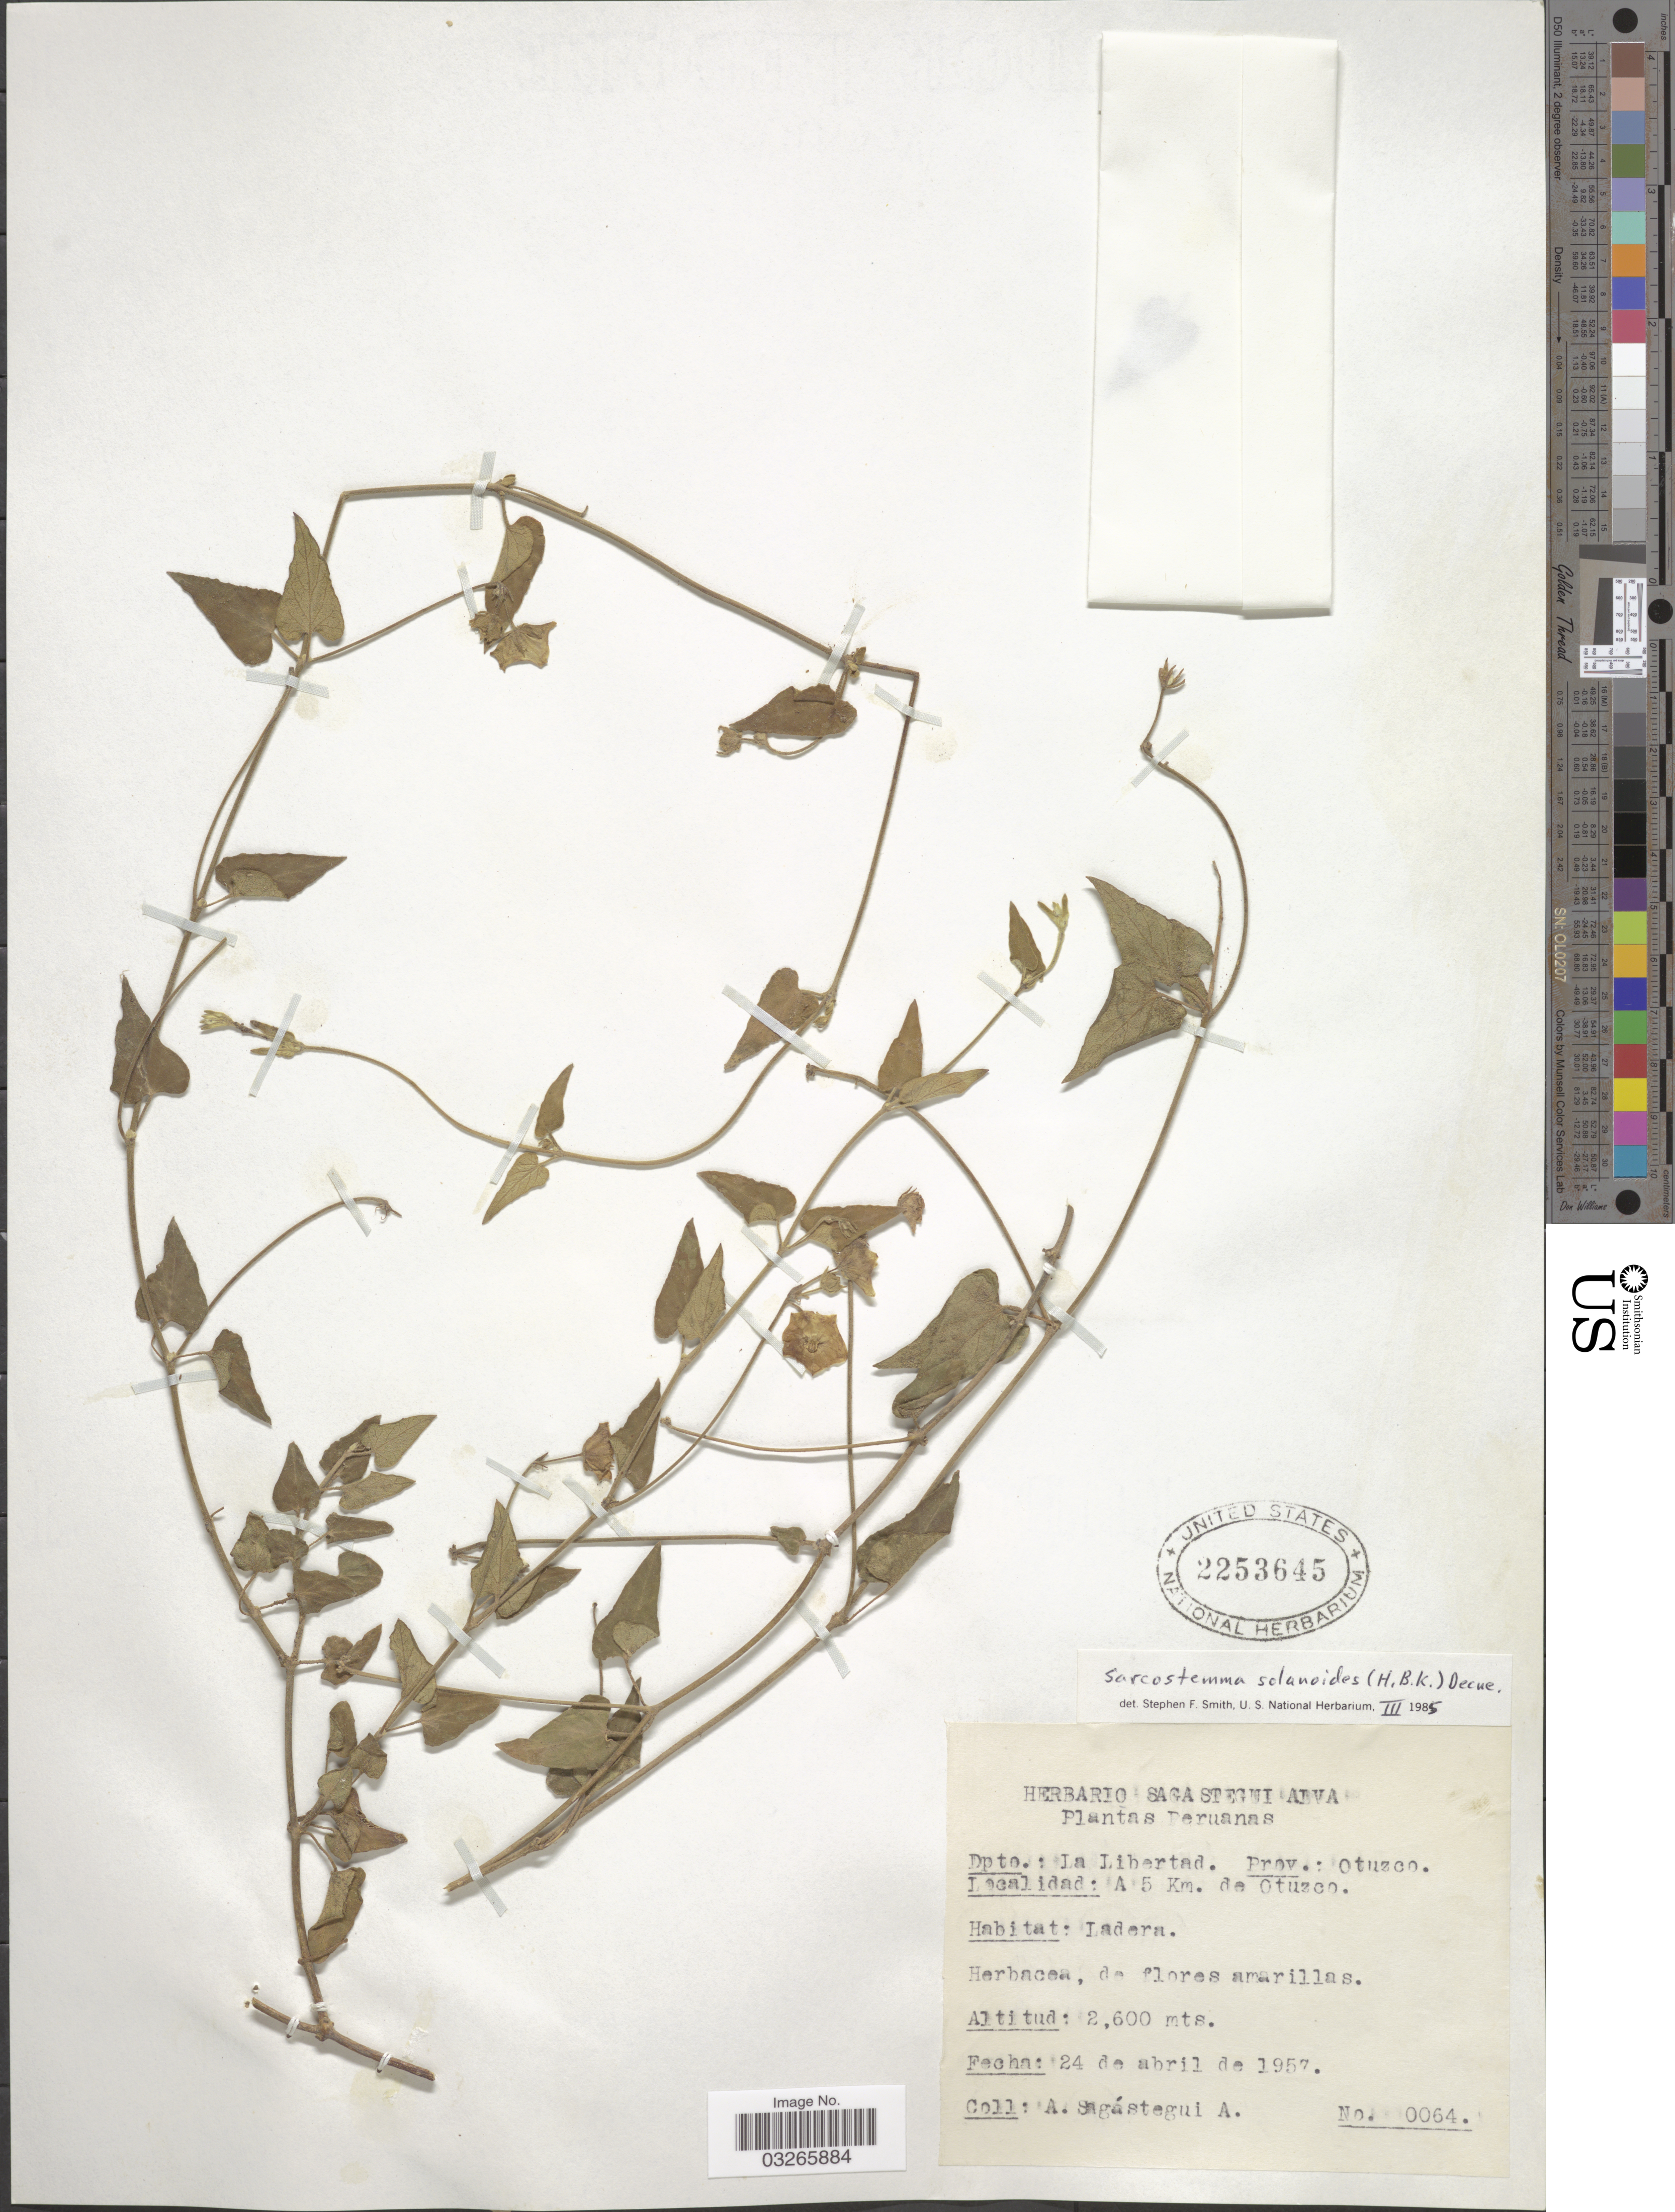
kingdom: Plantae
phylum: Tracheophyta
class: Magnoliopsida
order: Gentianales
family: Apocynaceae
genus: Sarcostemma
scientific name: Sarcostemma solanoides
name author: (Kunth) Decne.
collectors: A. Sagástegui A.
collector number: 0064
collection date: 1957-04-24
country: Peru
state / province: La Libertad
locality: Dpto.: La Libertad. Prov.: Otuzco. A 5 Km. de Otuzco. Ladera.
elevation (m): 2600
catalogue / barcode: US 2253645